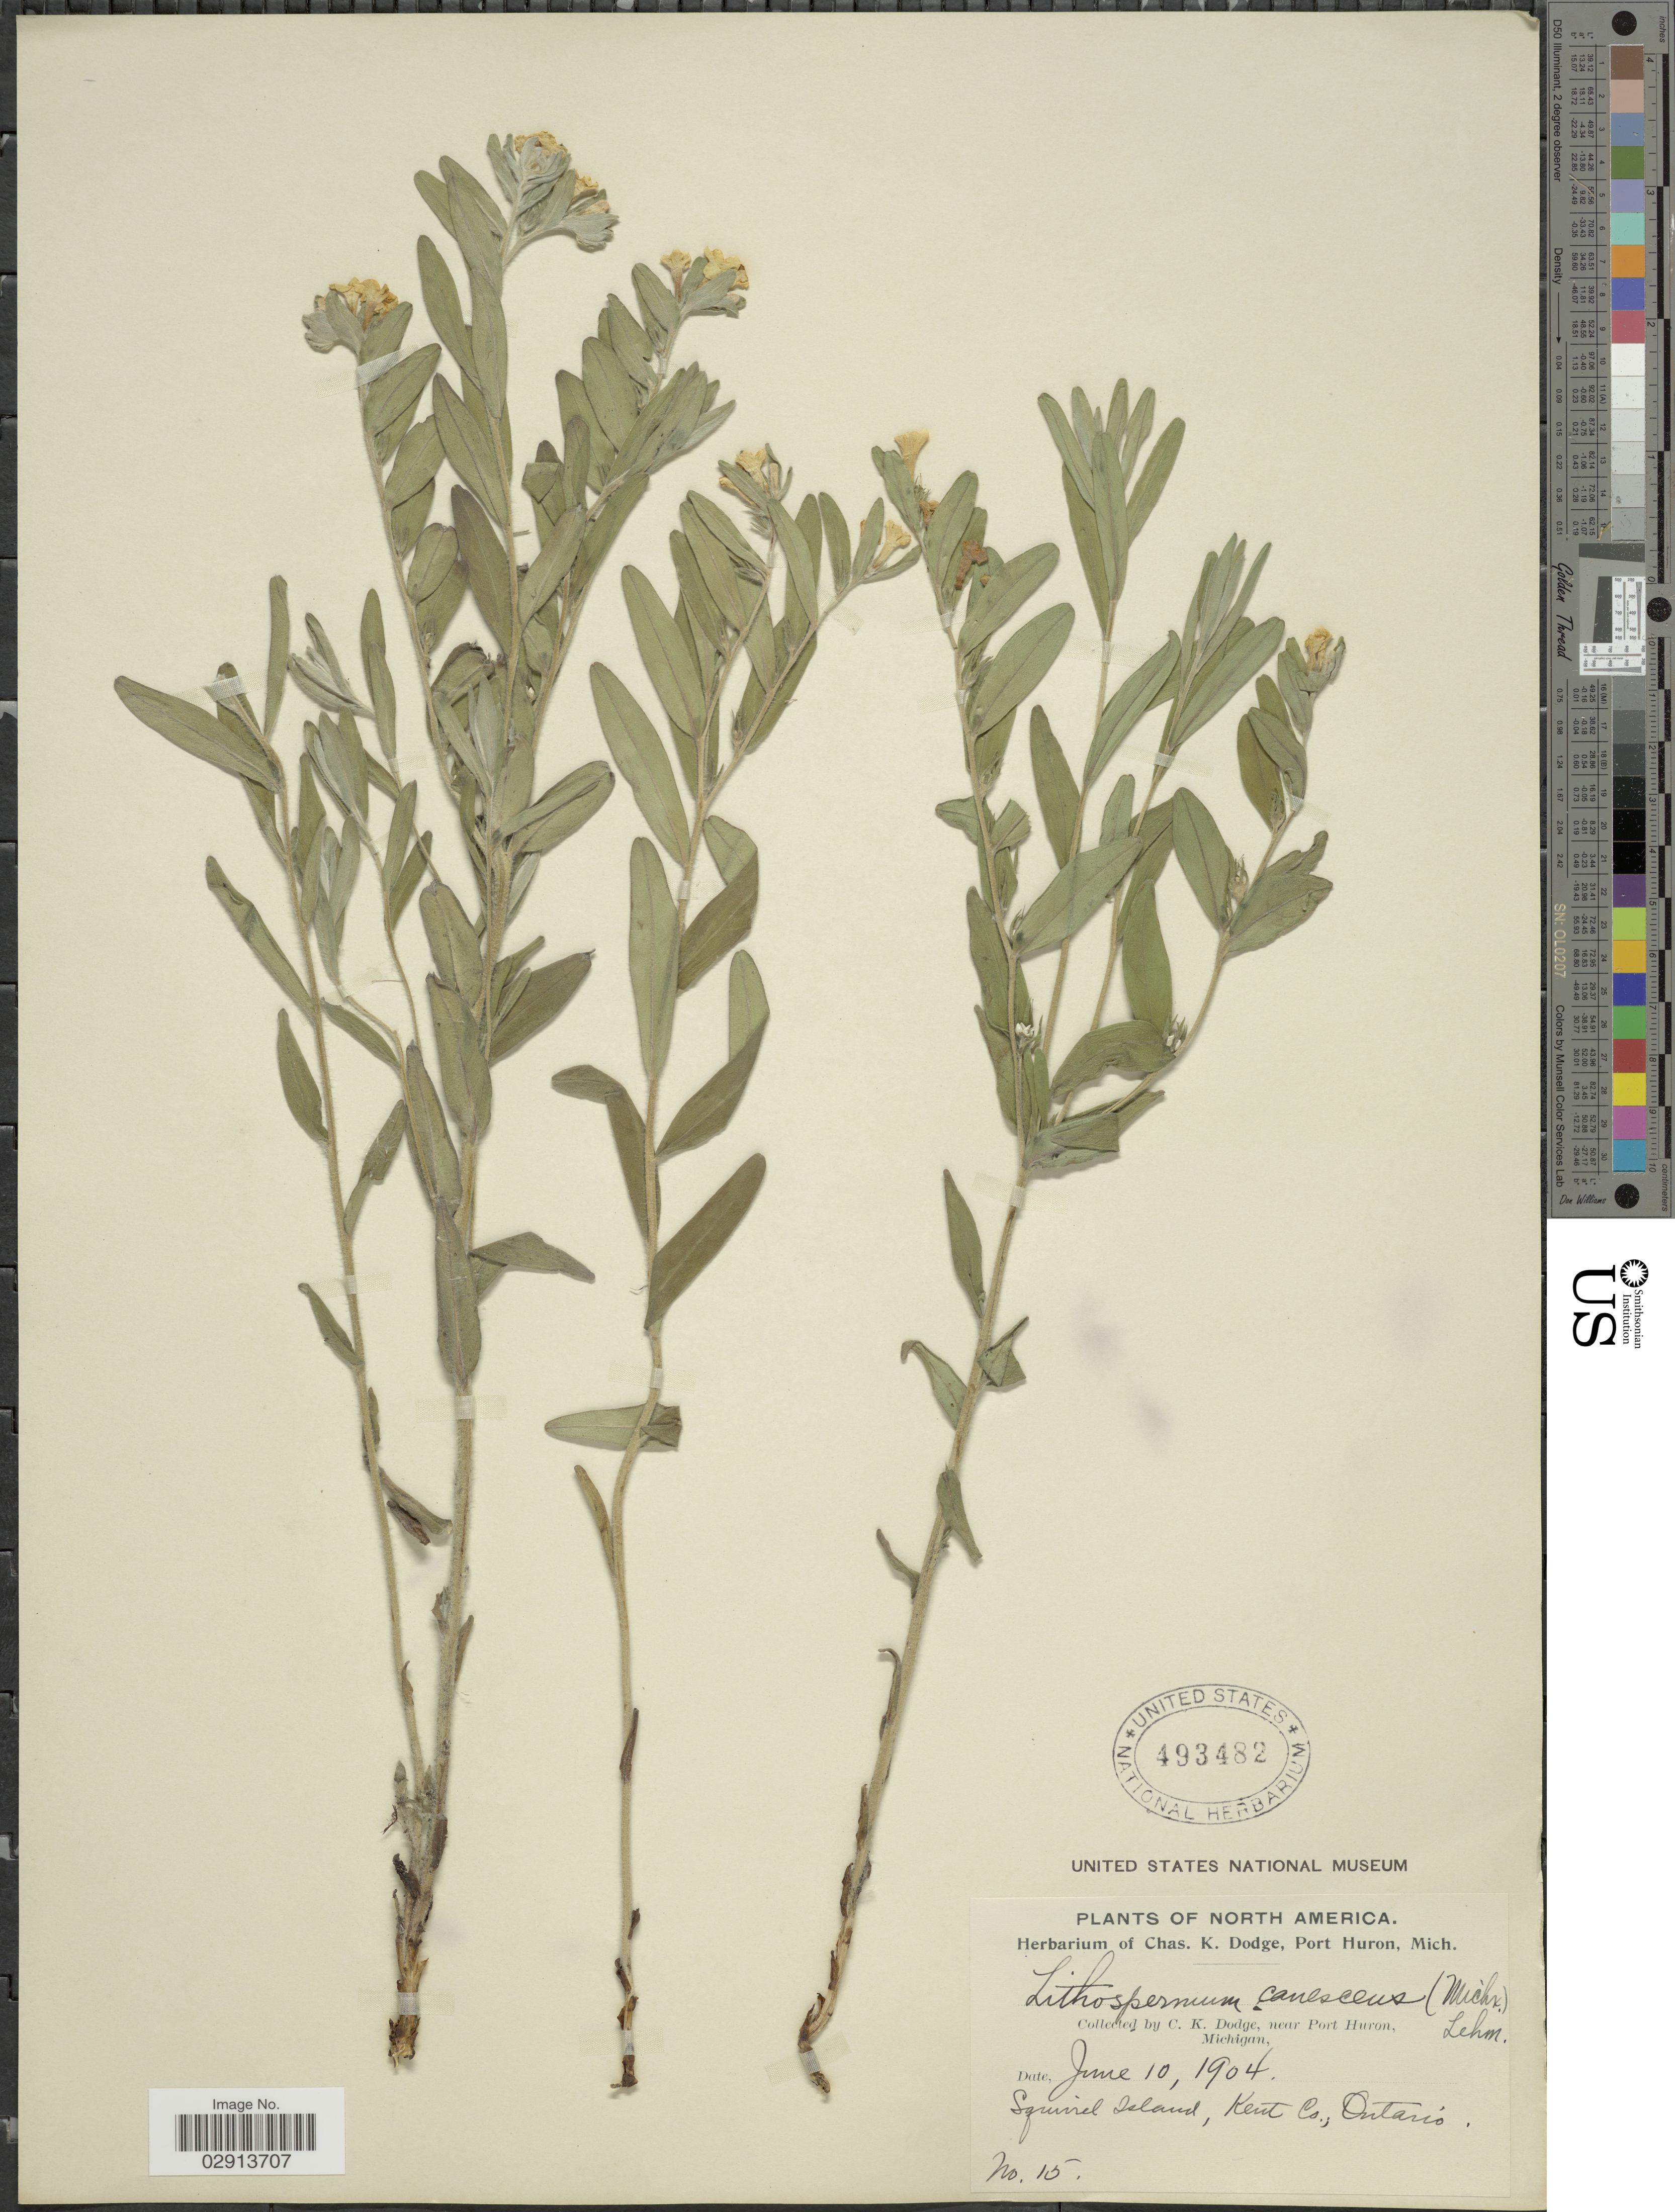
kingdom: Plantae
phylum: Tracheophyta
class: Magnoliopsida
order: Boraginales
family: Boraginaceae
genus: Lithospermum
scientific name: Lithospermum canescens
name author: (Michx.) Lehm.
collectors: C. Dodge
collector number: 15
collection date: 1904-06-10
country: Canada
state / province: Ontario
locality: North America. Squirrel Island, Kent Co.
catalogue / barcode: US 493482